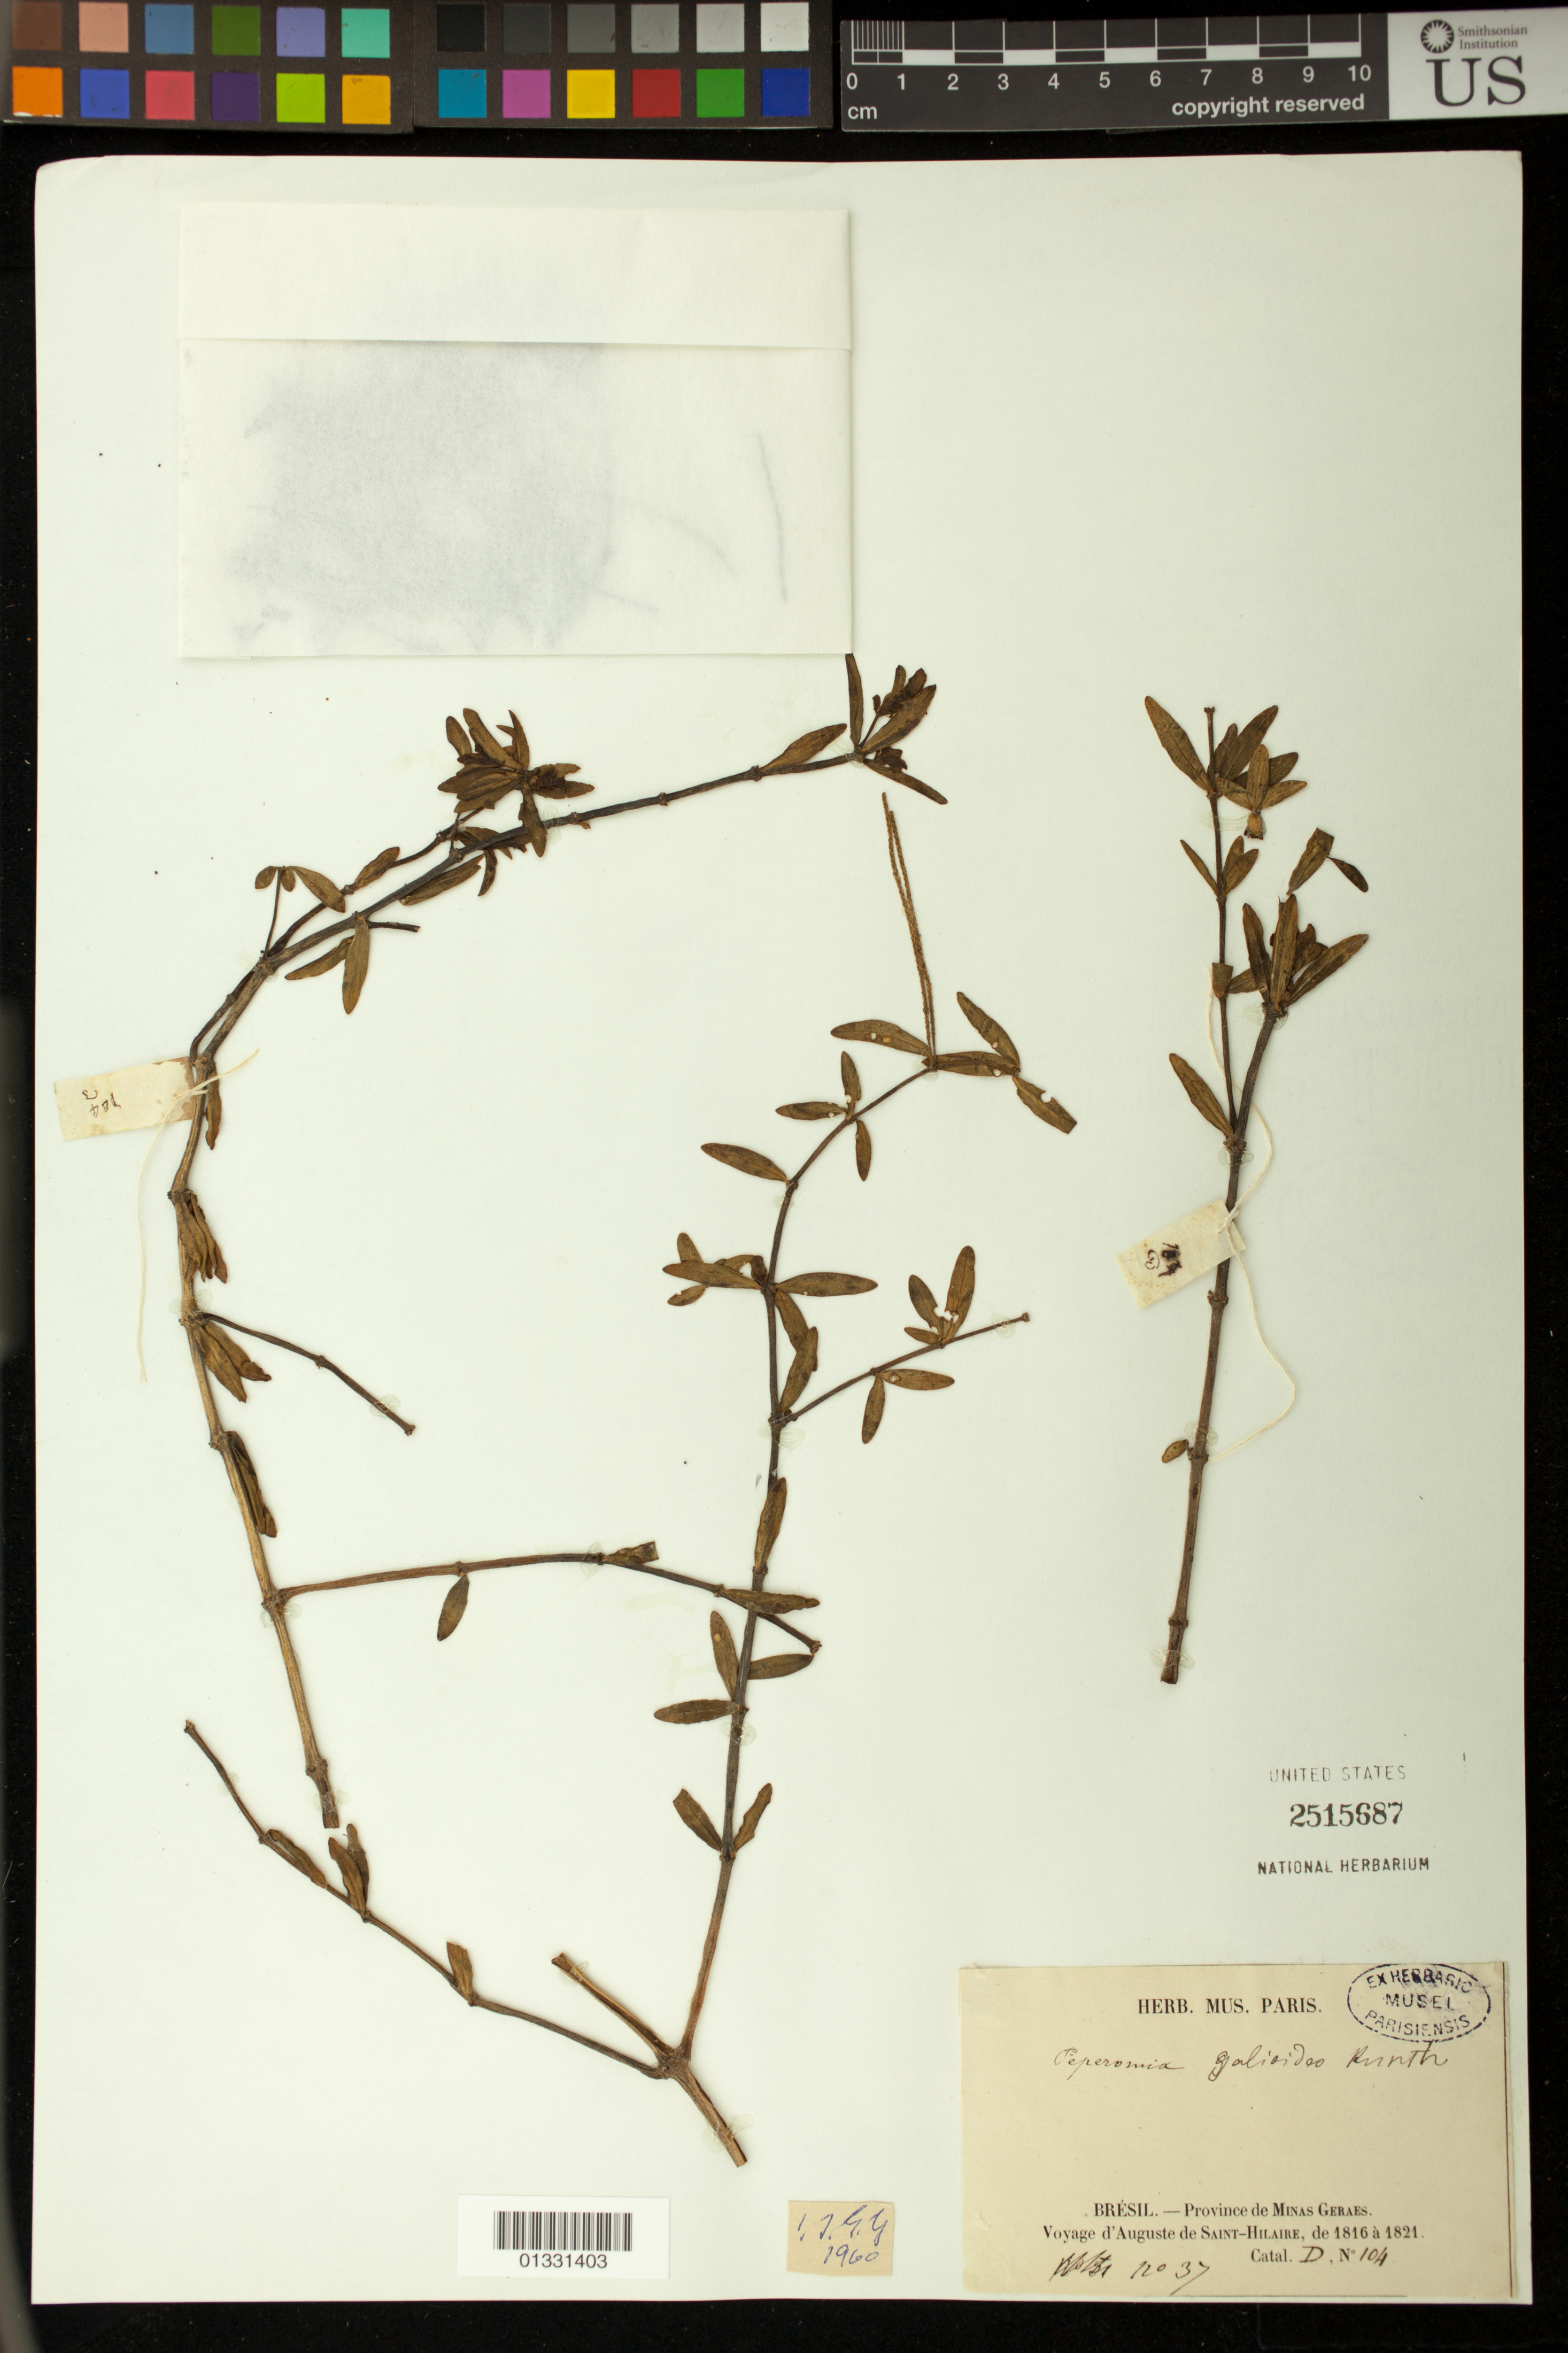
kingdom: Plantae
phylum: Tracheophyta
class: Magnoliopsida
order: Piperales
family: Piperaceae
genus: Peperomia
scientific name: Peperomia galioides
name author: Kunth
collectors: A. F. C. P. de Saint-Hilaire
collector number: D 104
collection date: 1904-12-20,1904-12-25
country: Brazil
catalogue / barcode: US 2515687